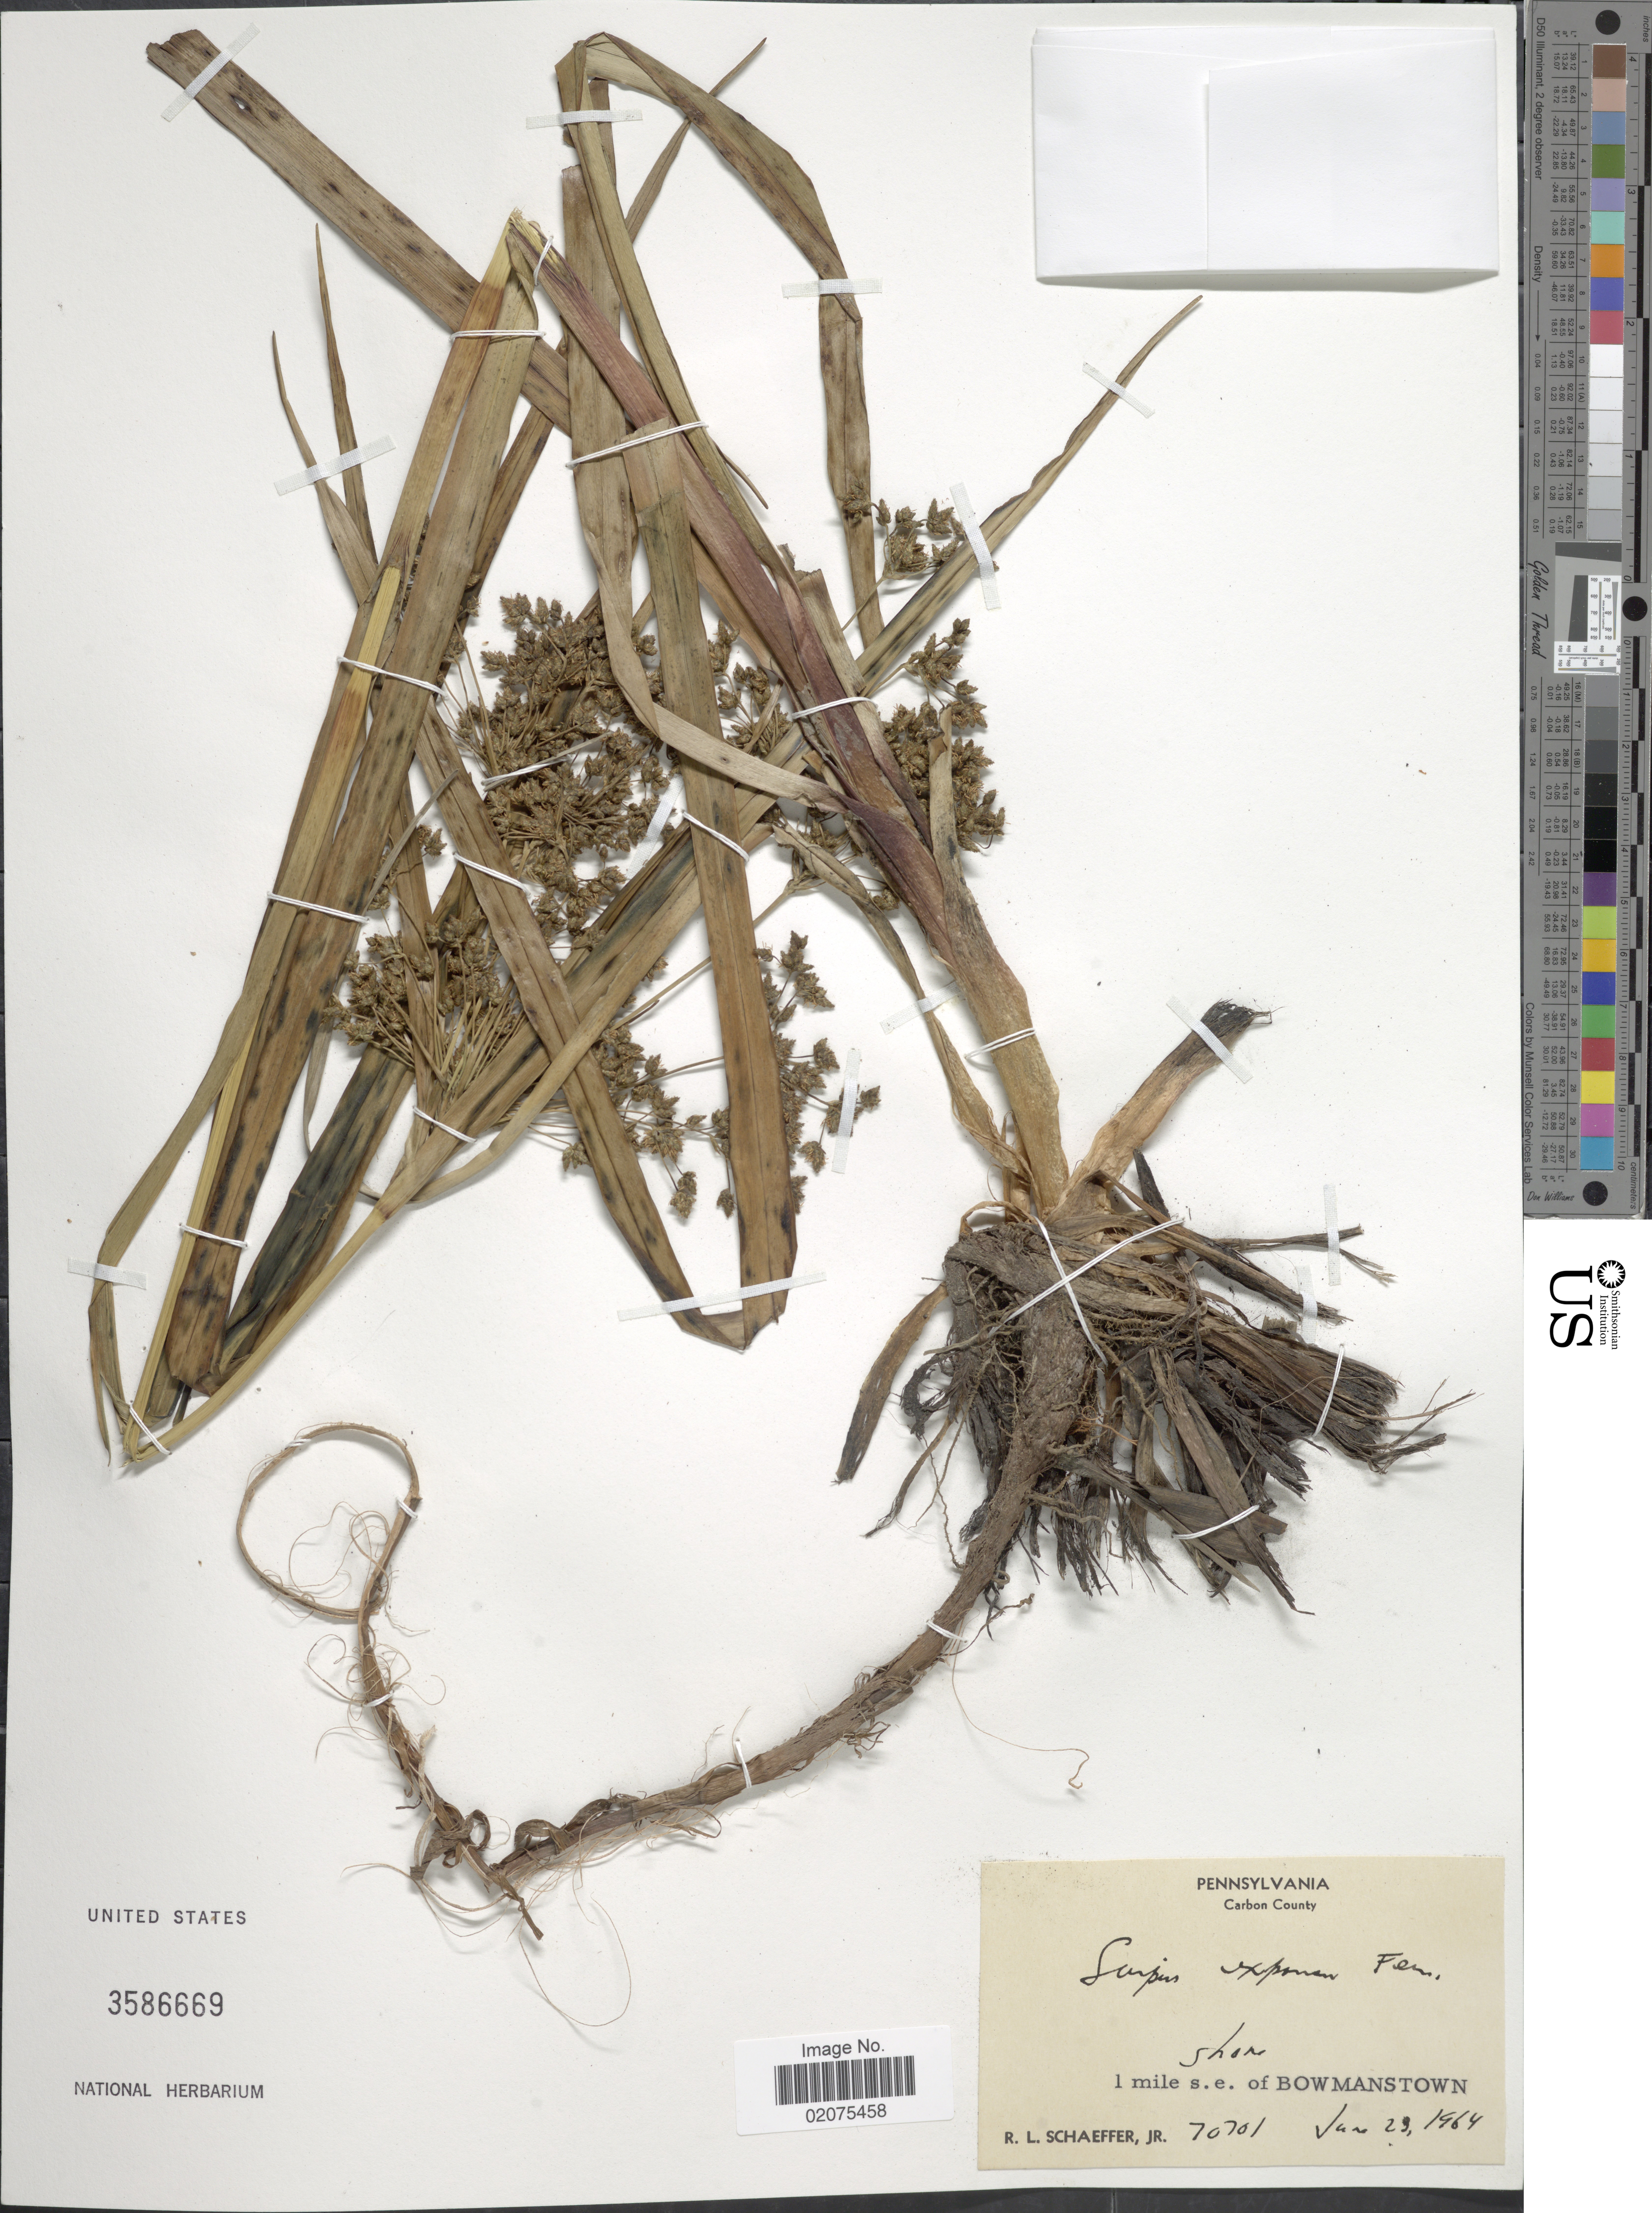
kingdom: Plantae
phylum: Tracheophyta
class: Liliopsida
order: Poales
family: Cyperaceae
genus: Scirpus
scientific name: Scirpus expansus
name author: Fernald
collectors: R. Schaeffer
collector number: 70701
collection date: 1964-06-23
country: United States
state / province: Pennsylvania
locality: Carbon County. Shore. 1 mile s. e. of Bowmanstown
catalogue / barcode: US 3586669